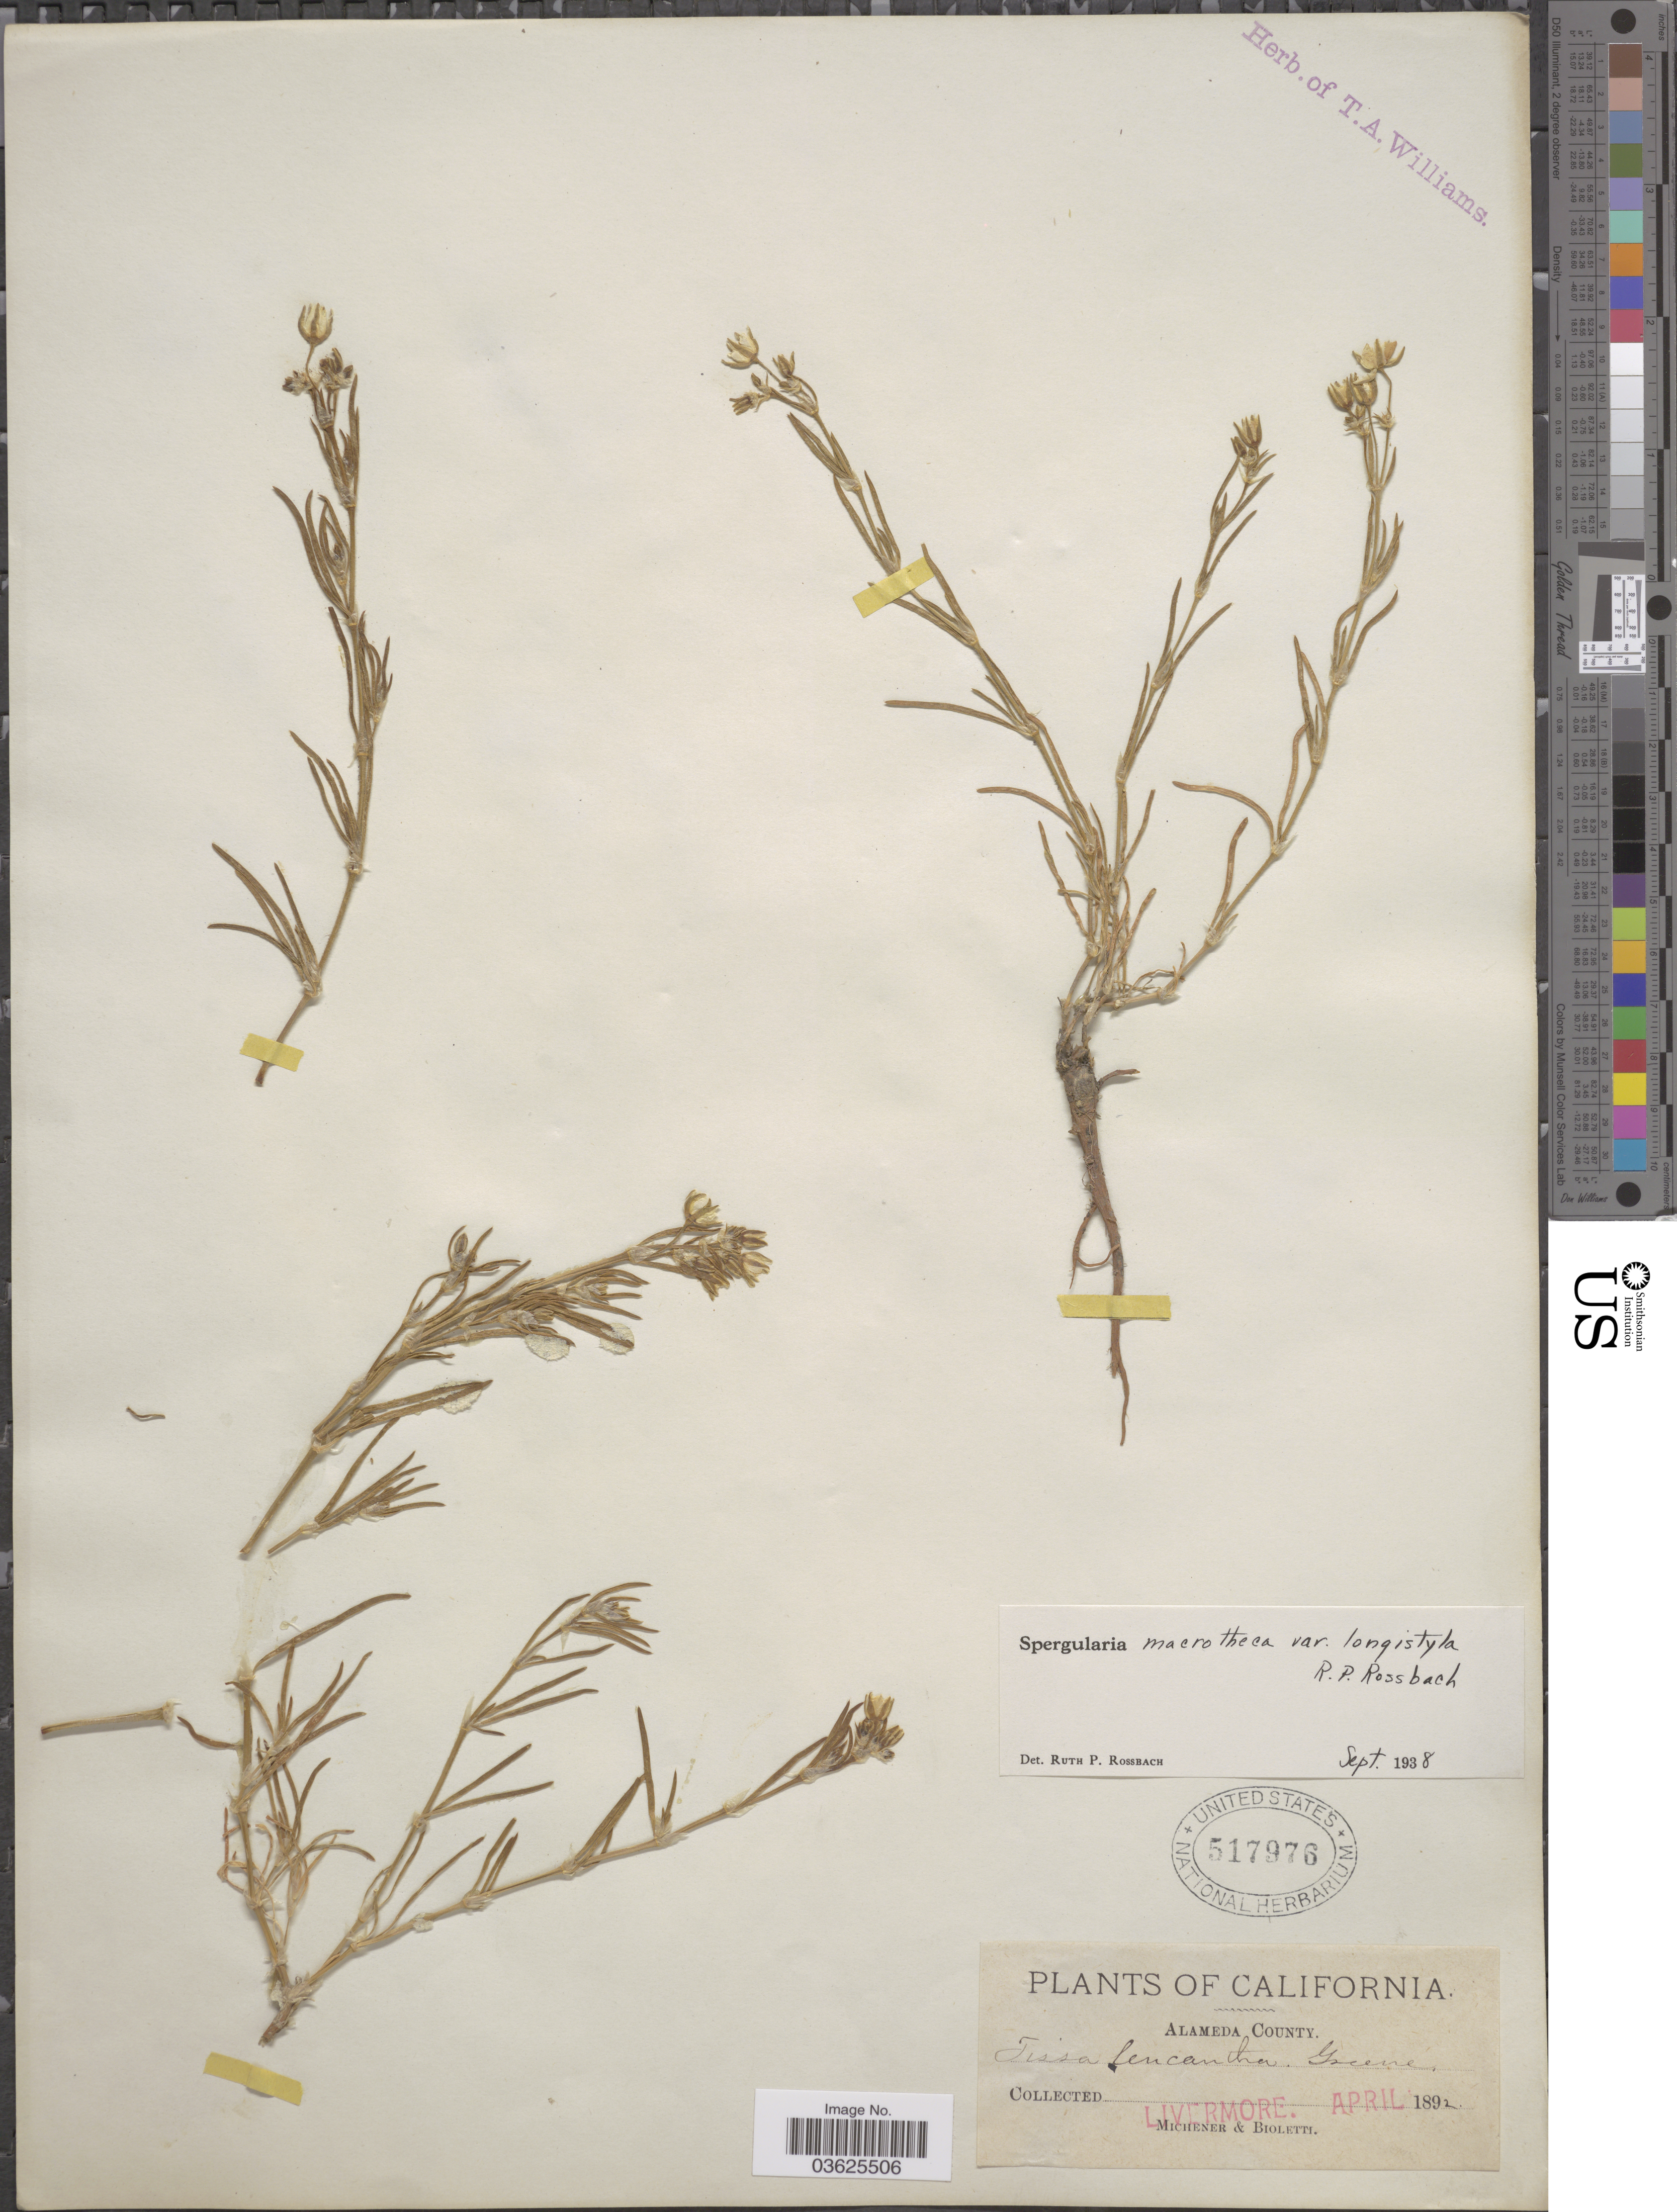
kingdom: Plantae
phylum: Tracheophyta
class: Magnoliopsida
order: Caryophyllales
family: Caryophyllaceae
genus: Spergularia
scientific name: Spergularia macrotheca var. longistyla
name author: R. Rossbach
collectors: -. Michener & -- Bioletti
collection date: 1892-04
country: United States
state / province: California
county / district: Alameda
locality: Alameda County. Livermore.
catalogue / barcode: US 517976